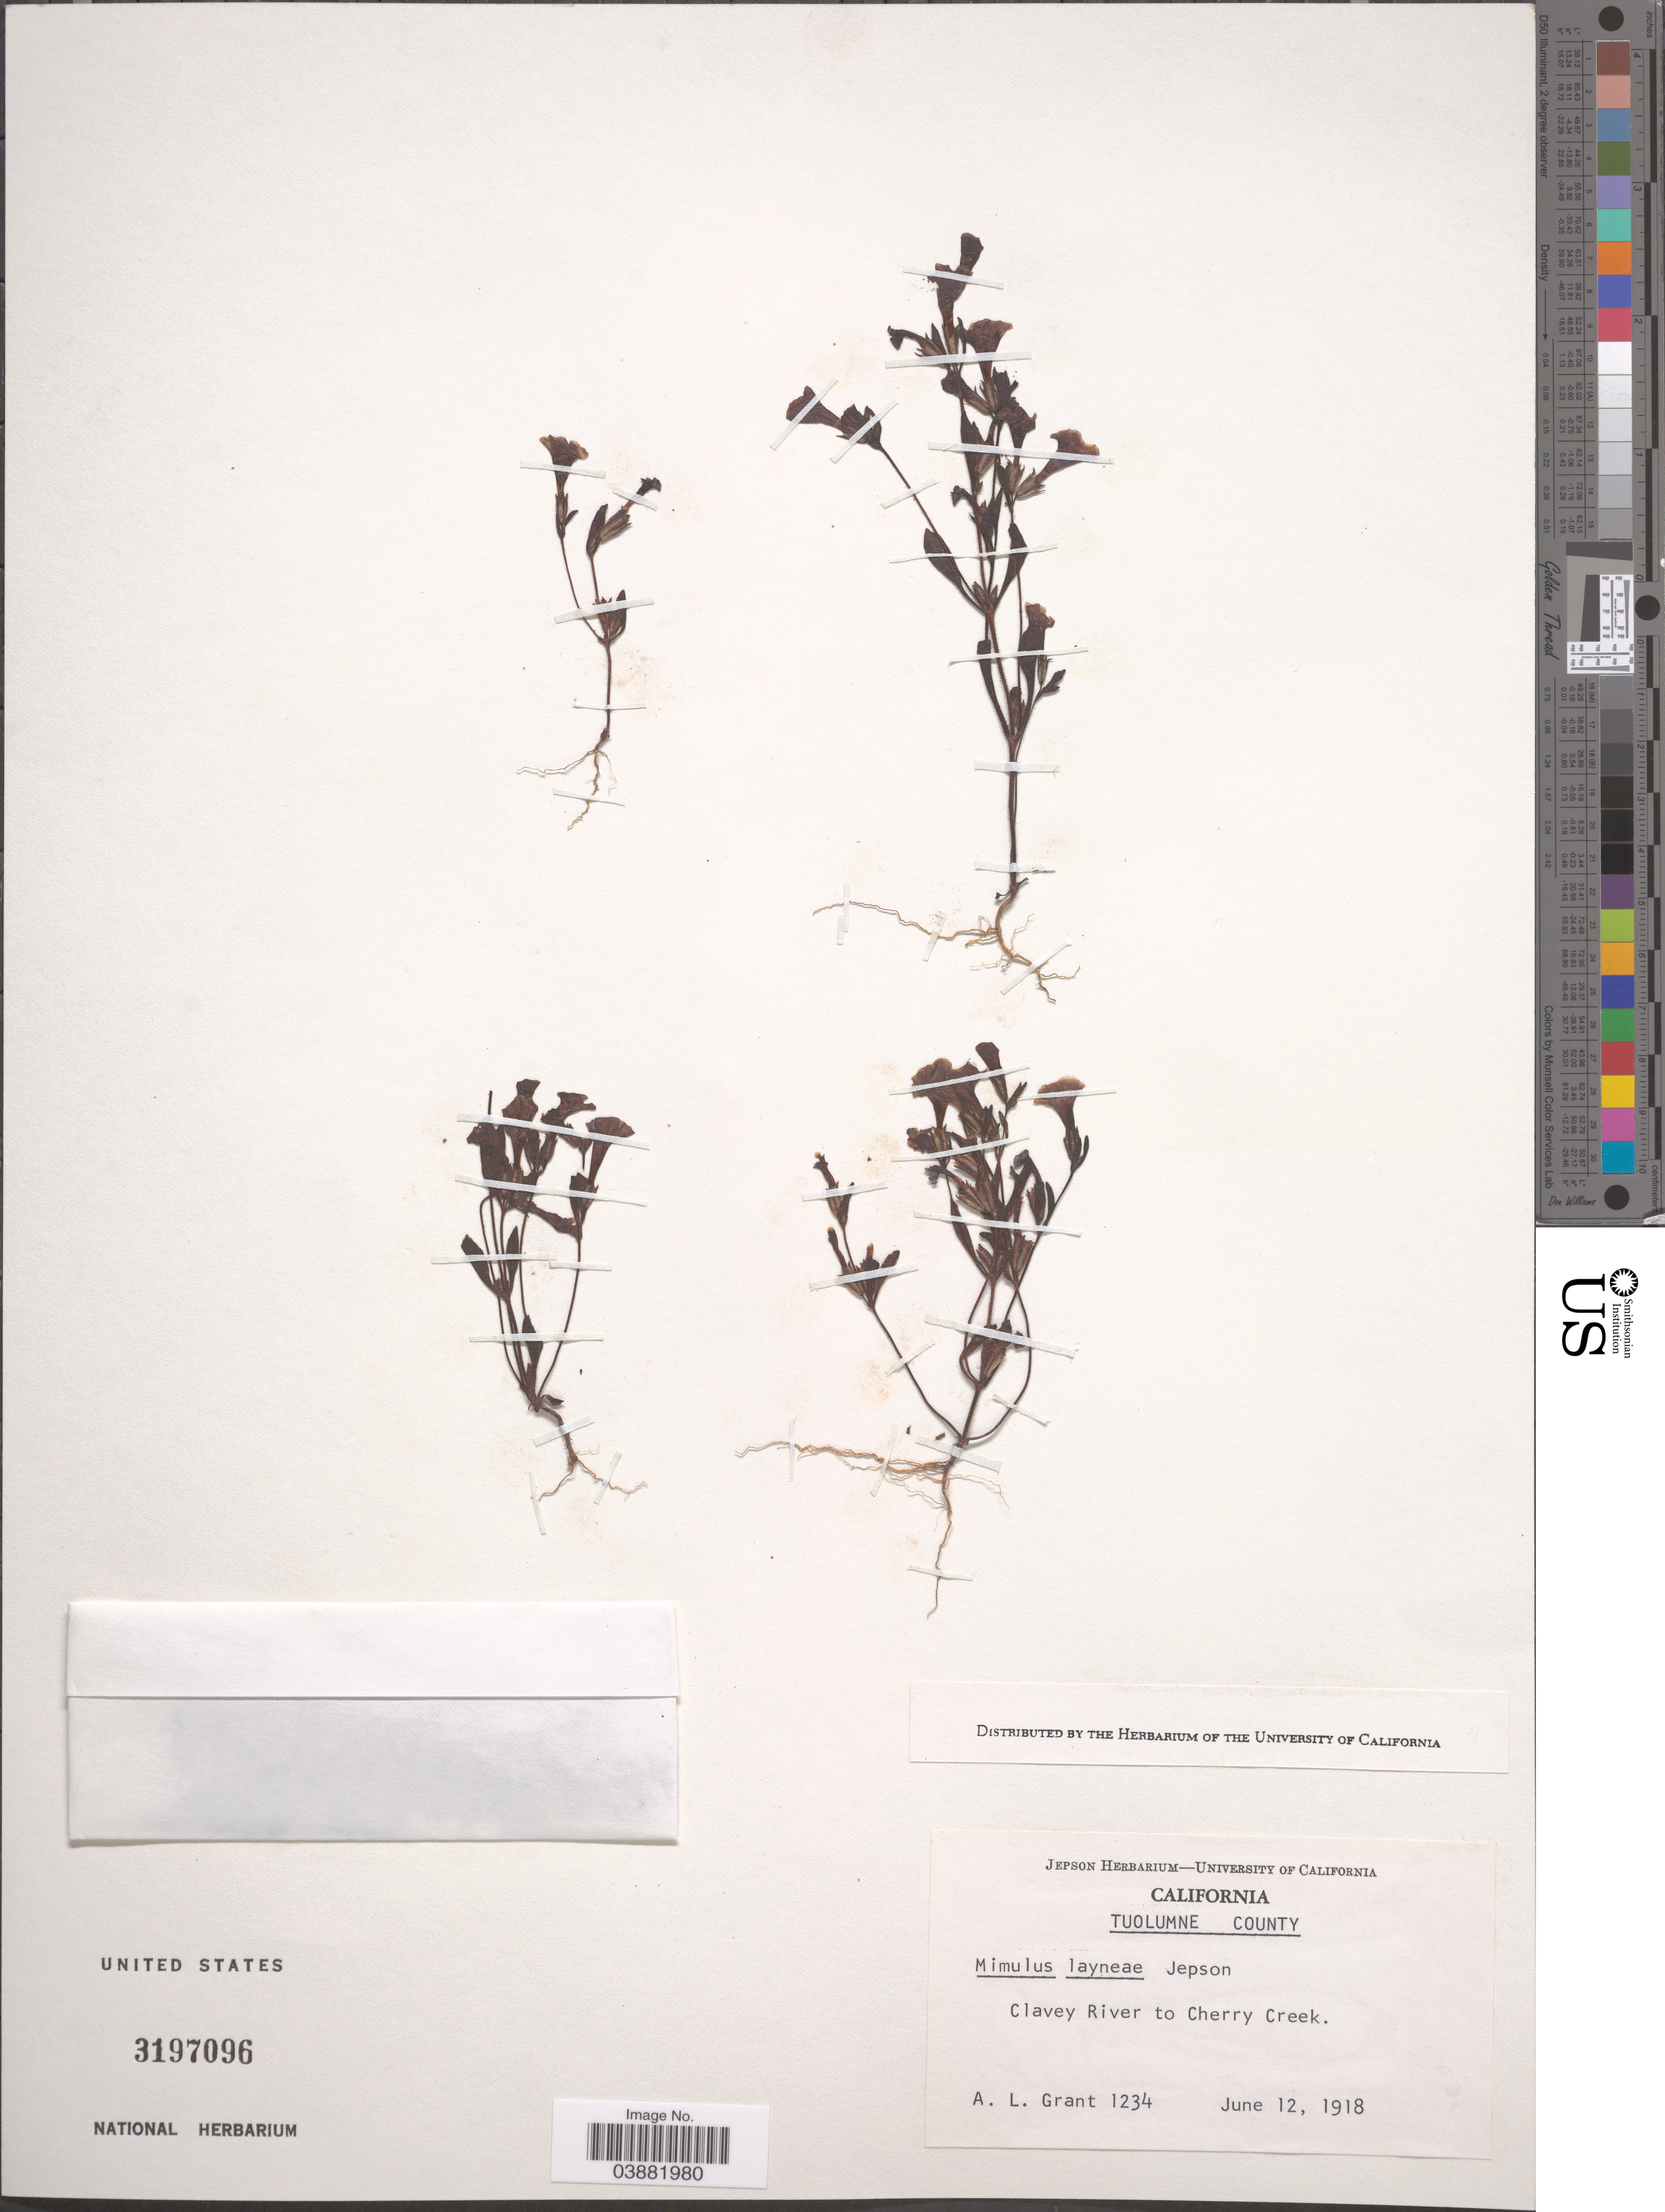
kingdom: Plantae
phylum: Tracheophyta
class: Magnoliopsida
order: Lamiales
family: Phrymaceae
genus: Mimulus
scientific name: Mimulus layneae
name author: (Greene) Jeps.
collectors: A. L. Grant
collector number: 1234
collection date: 1918-06-12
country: United States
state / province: California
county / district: Tuolumne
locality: Tuolumne County. Clavey River to Cherry Creek.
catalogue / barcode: US 3197096